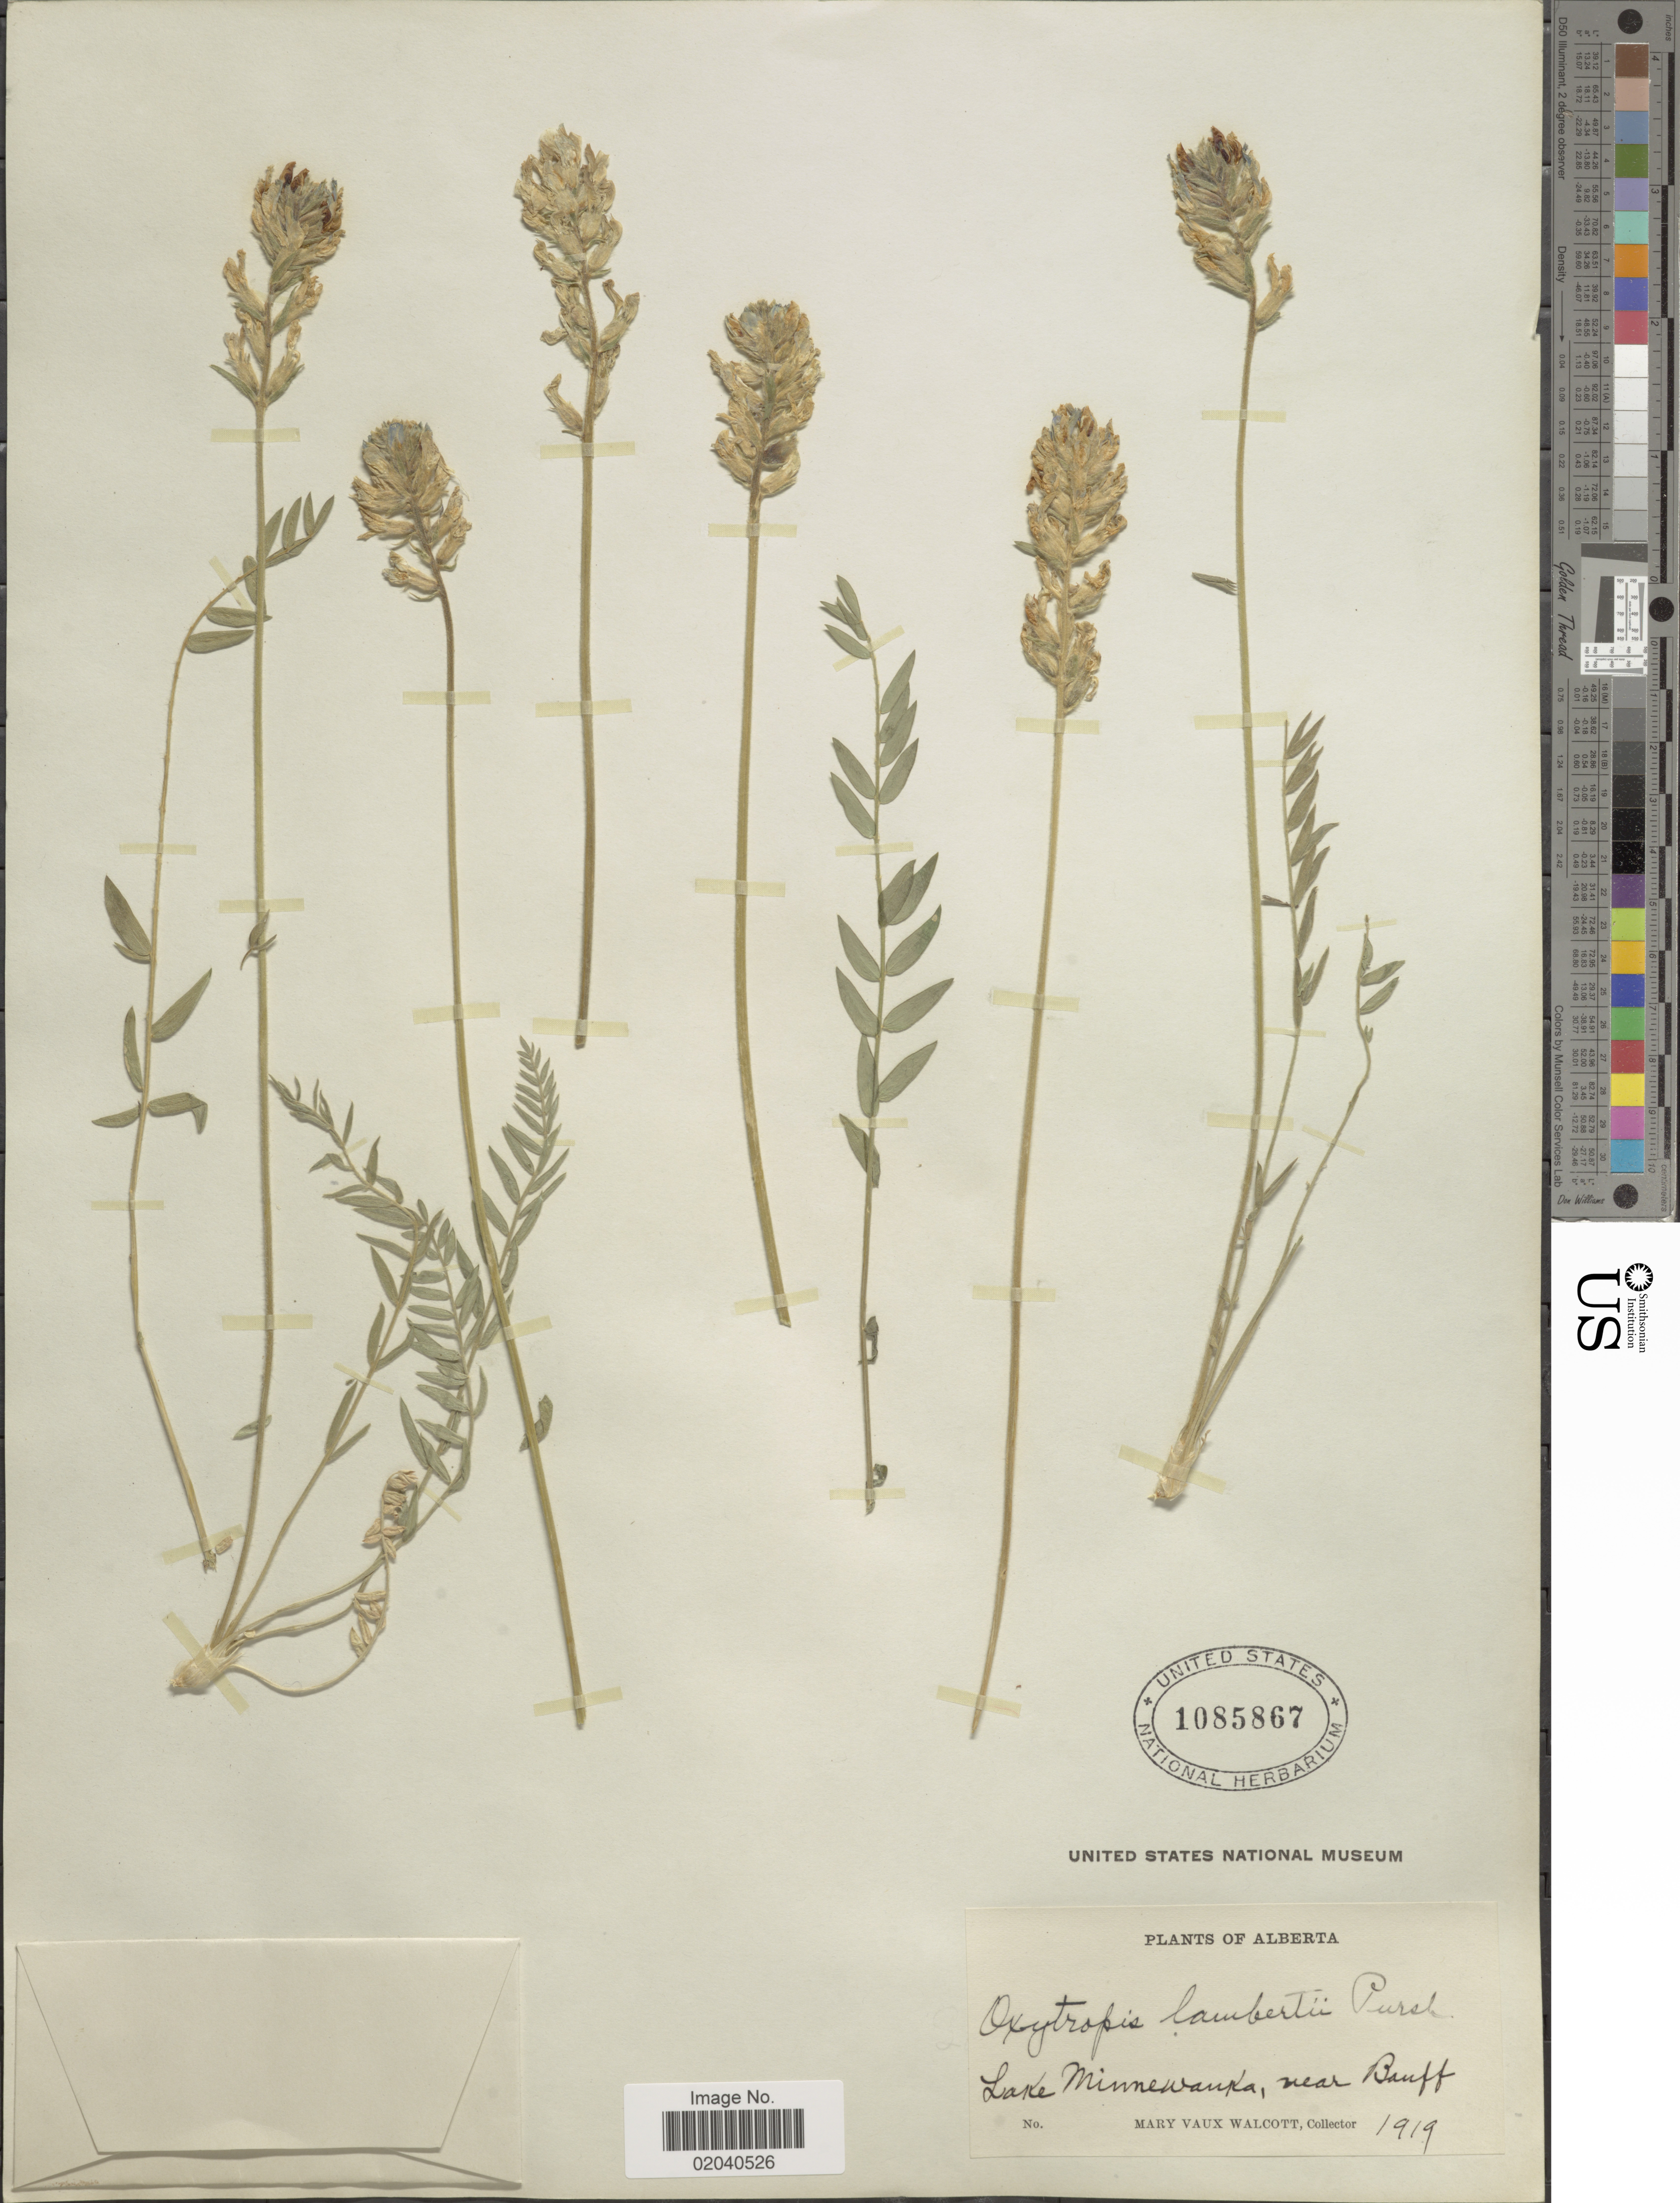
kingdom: Plantae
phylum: Tracheophyta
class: Magnoliopsida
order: Fabales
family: Fabaceae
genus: Oxytropis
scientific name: Oxytropis viscida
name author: Nutt.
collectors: M. Walcott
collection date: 1919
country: Canada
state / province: Alberta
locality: Lake Minnewanka, near Banff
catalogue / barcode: US 1085867